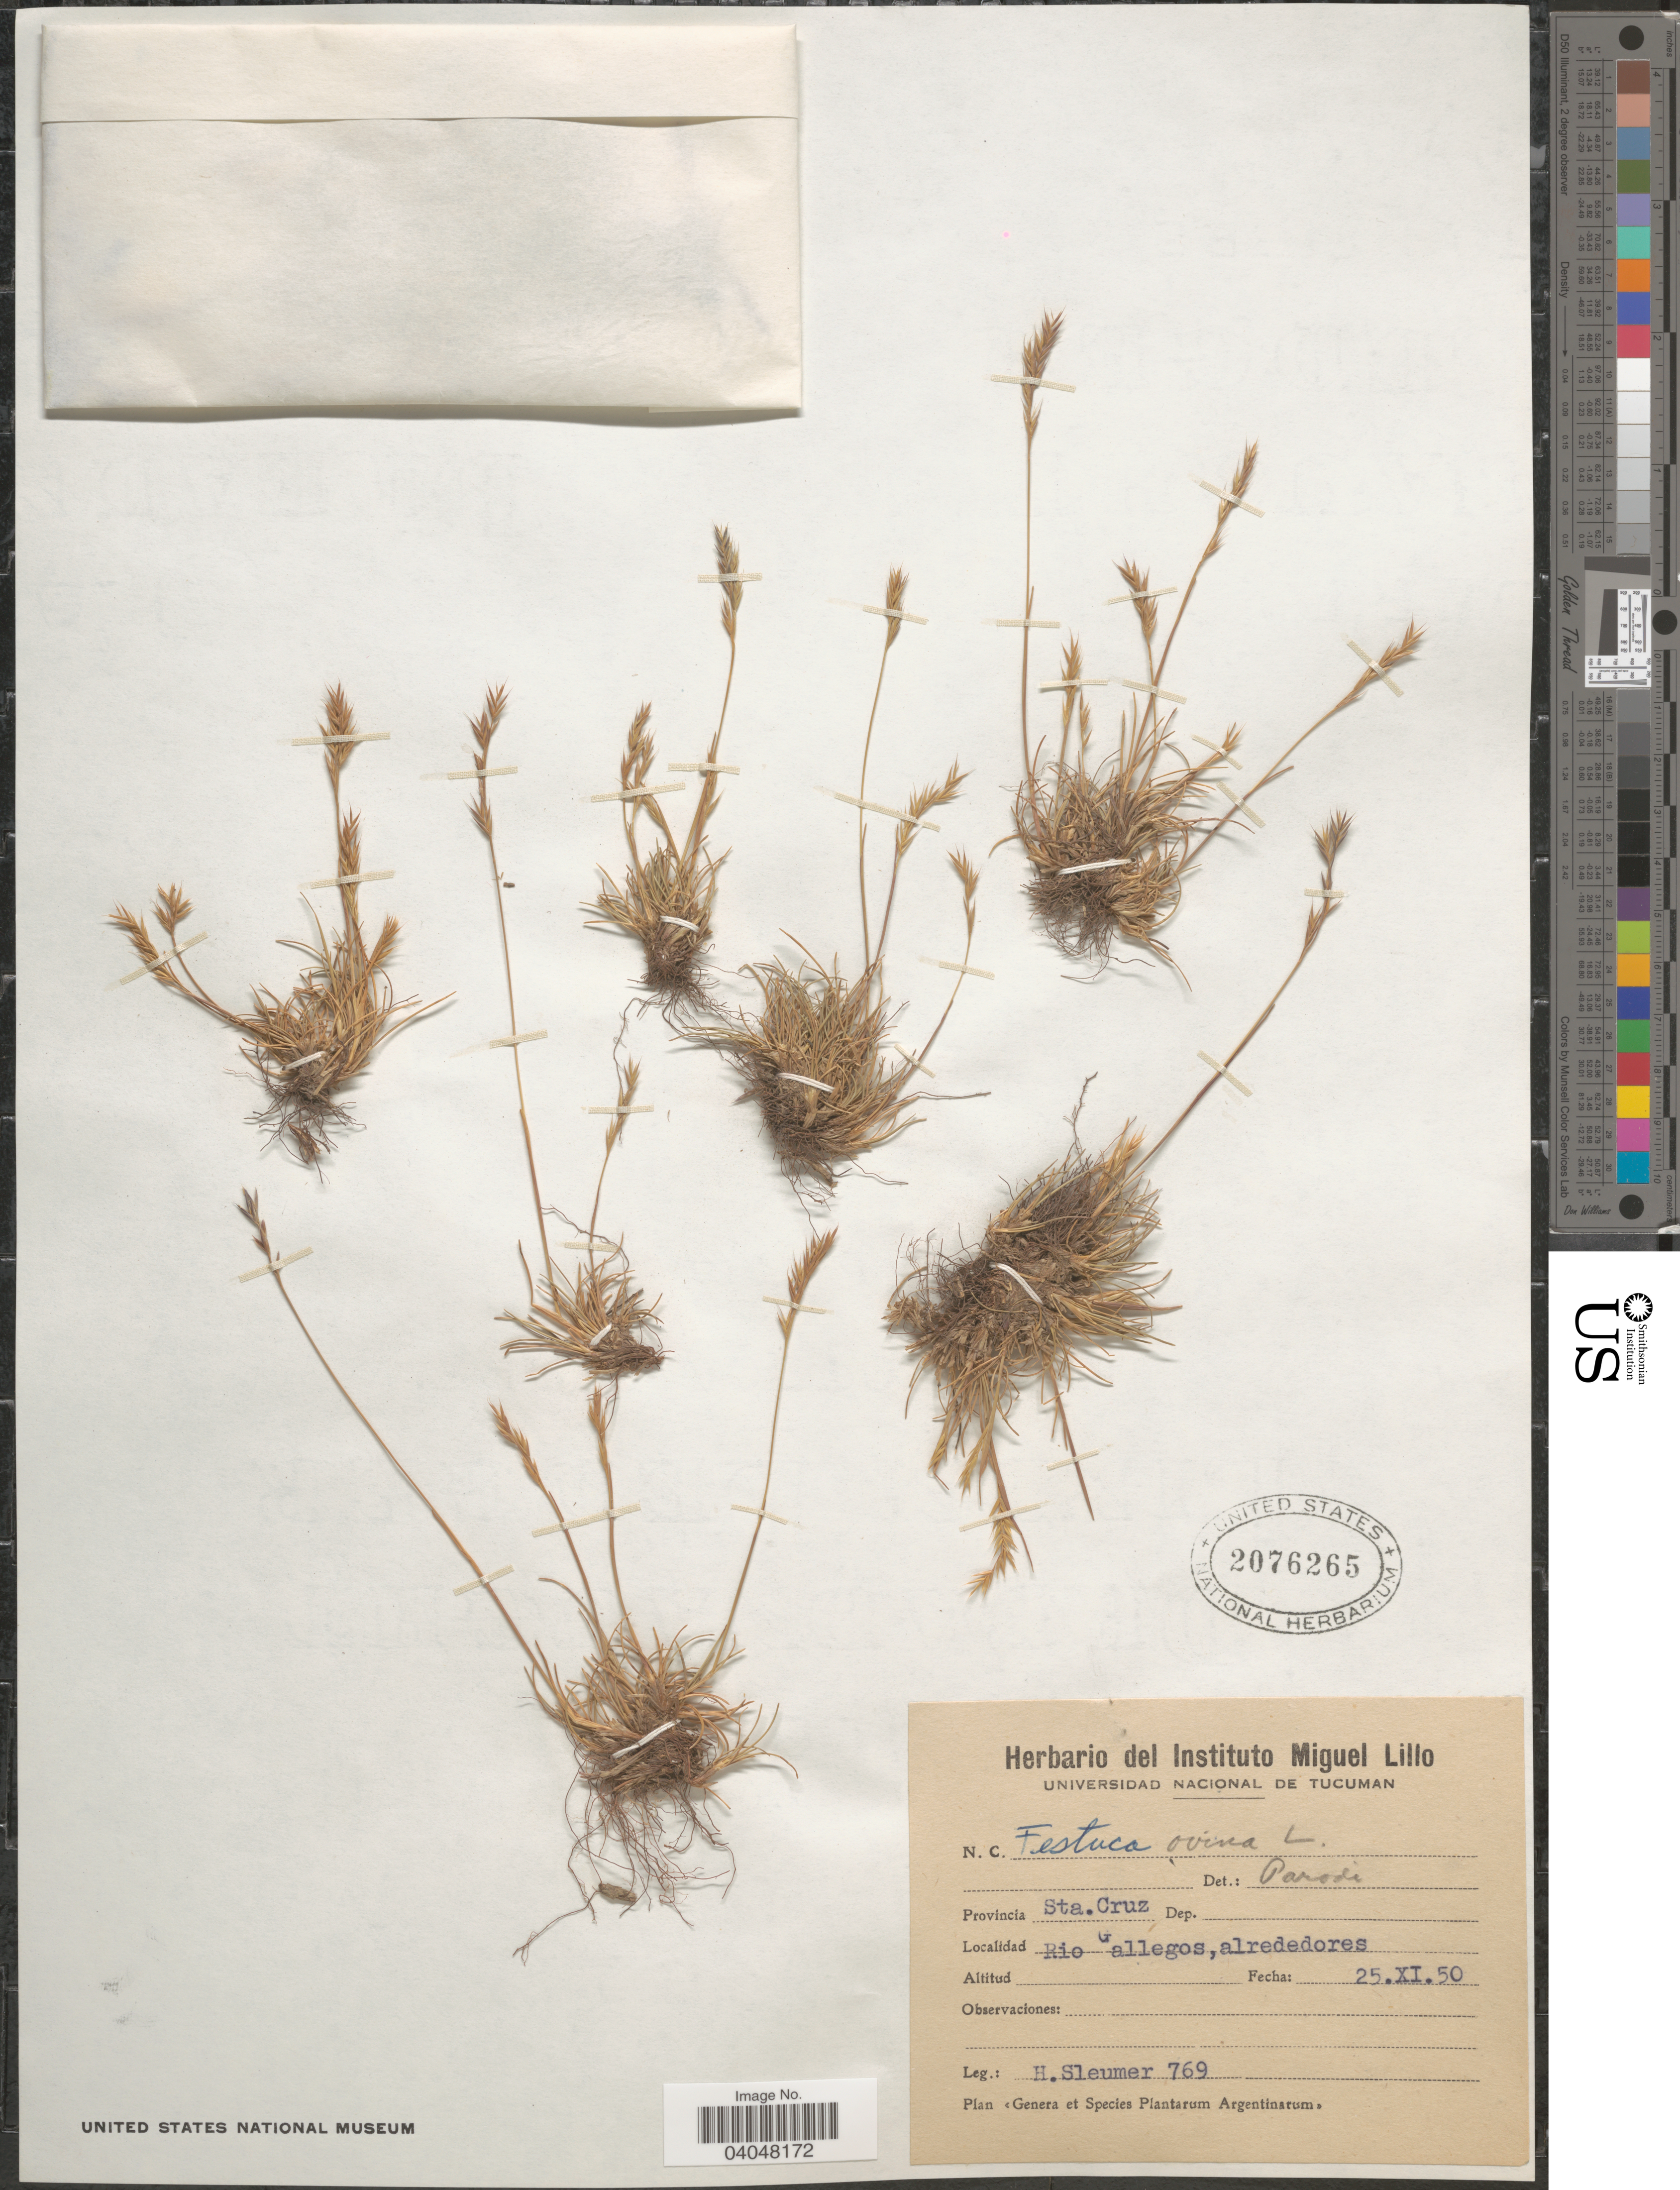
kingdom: Plantae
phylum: Tracheophyta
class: Liliopsida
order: Poales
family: Poaceae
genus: Festuca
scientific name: Festuca ovina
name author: L.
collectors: H. O. Sleumer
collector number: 769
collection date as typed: Transcribed d/m/y: 25/11/50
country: Argentina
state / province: Santa Cruz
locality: Rio Gallegos, alrededores.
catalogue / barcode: US 2076265